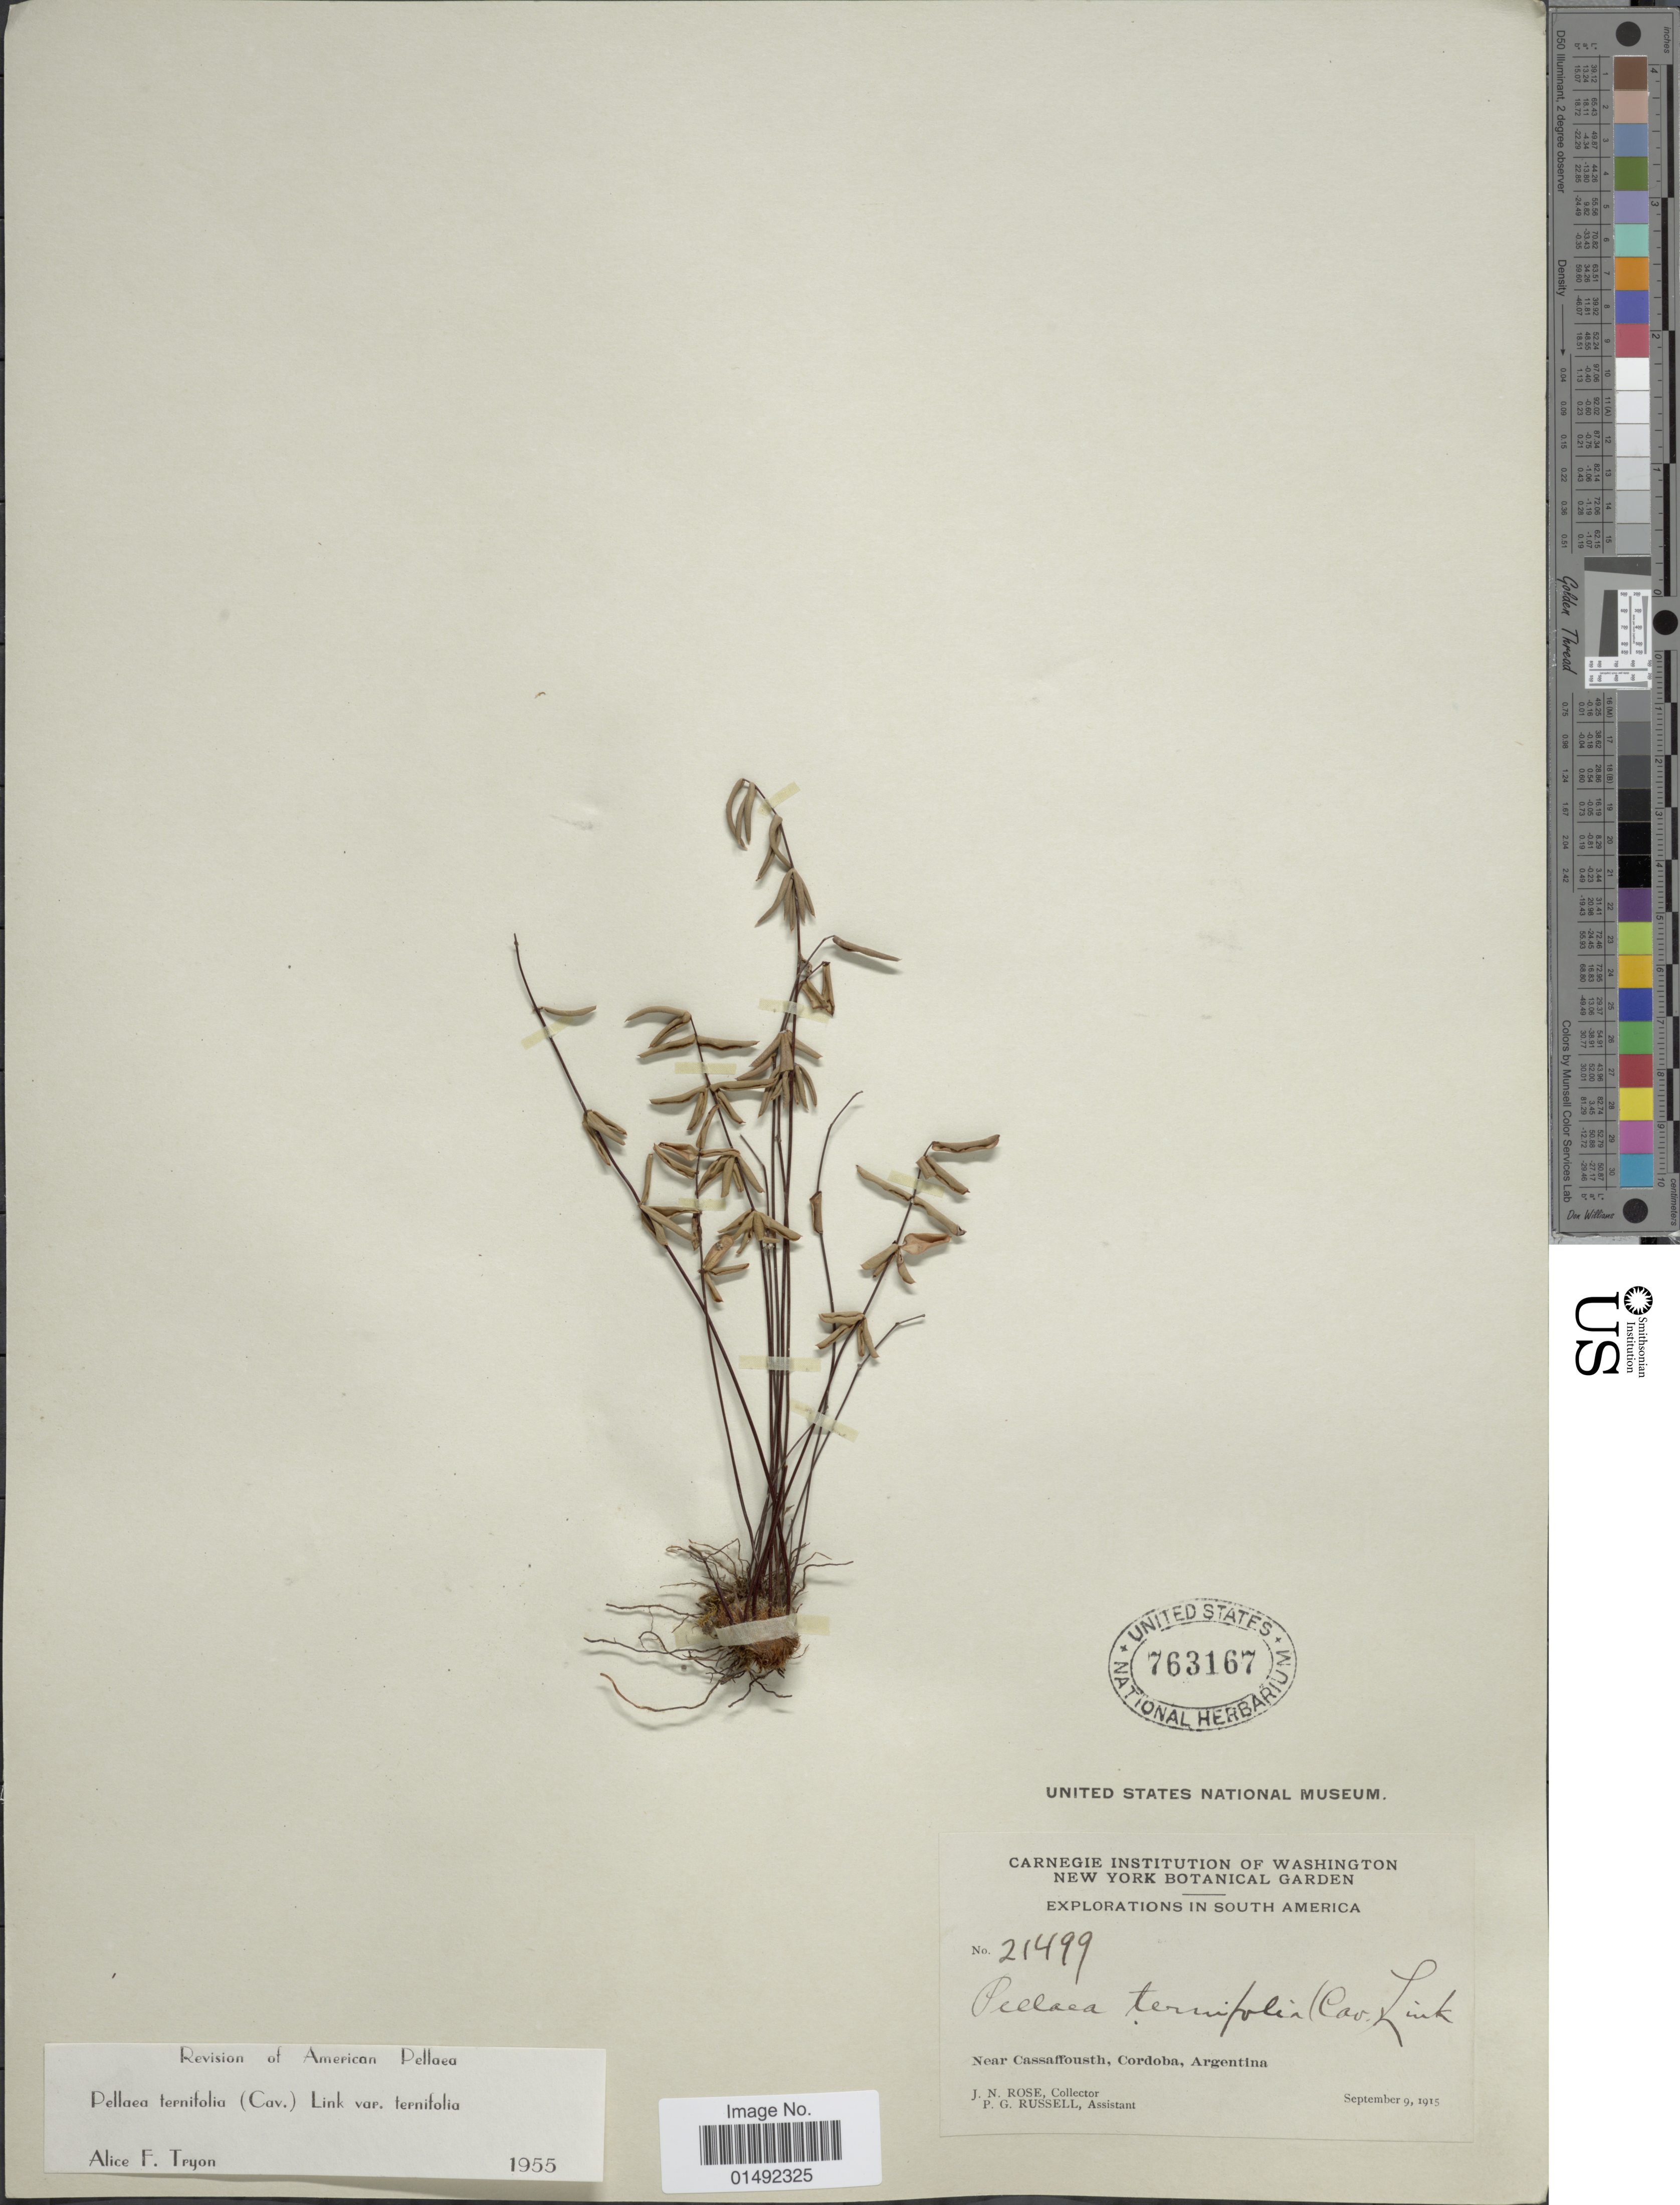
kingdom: Plantae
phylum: Tracheophyta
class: Polypodiopsida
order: Polypodiales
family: Pteridaceae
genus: Pellaea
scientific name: Pellaea ternifolia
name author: (Cav.) Link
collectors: J. N. Rose & P. G. Russell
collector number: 21499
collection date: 1915-09-09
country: Argentina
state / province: Cordoba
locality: Near Cassaffousth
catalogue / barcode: US 763167